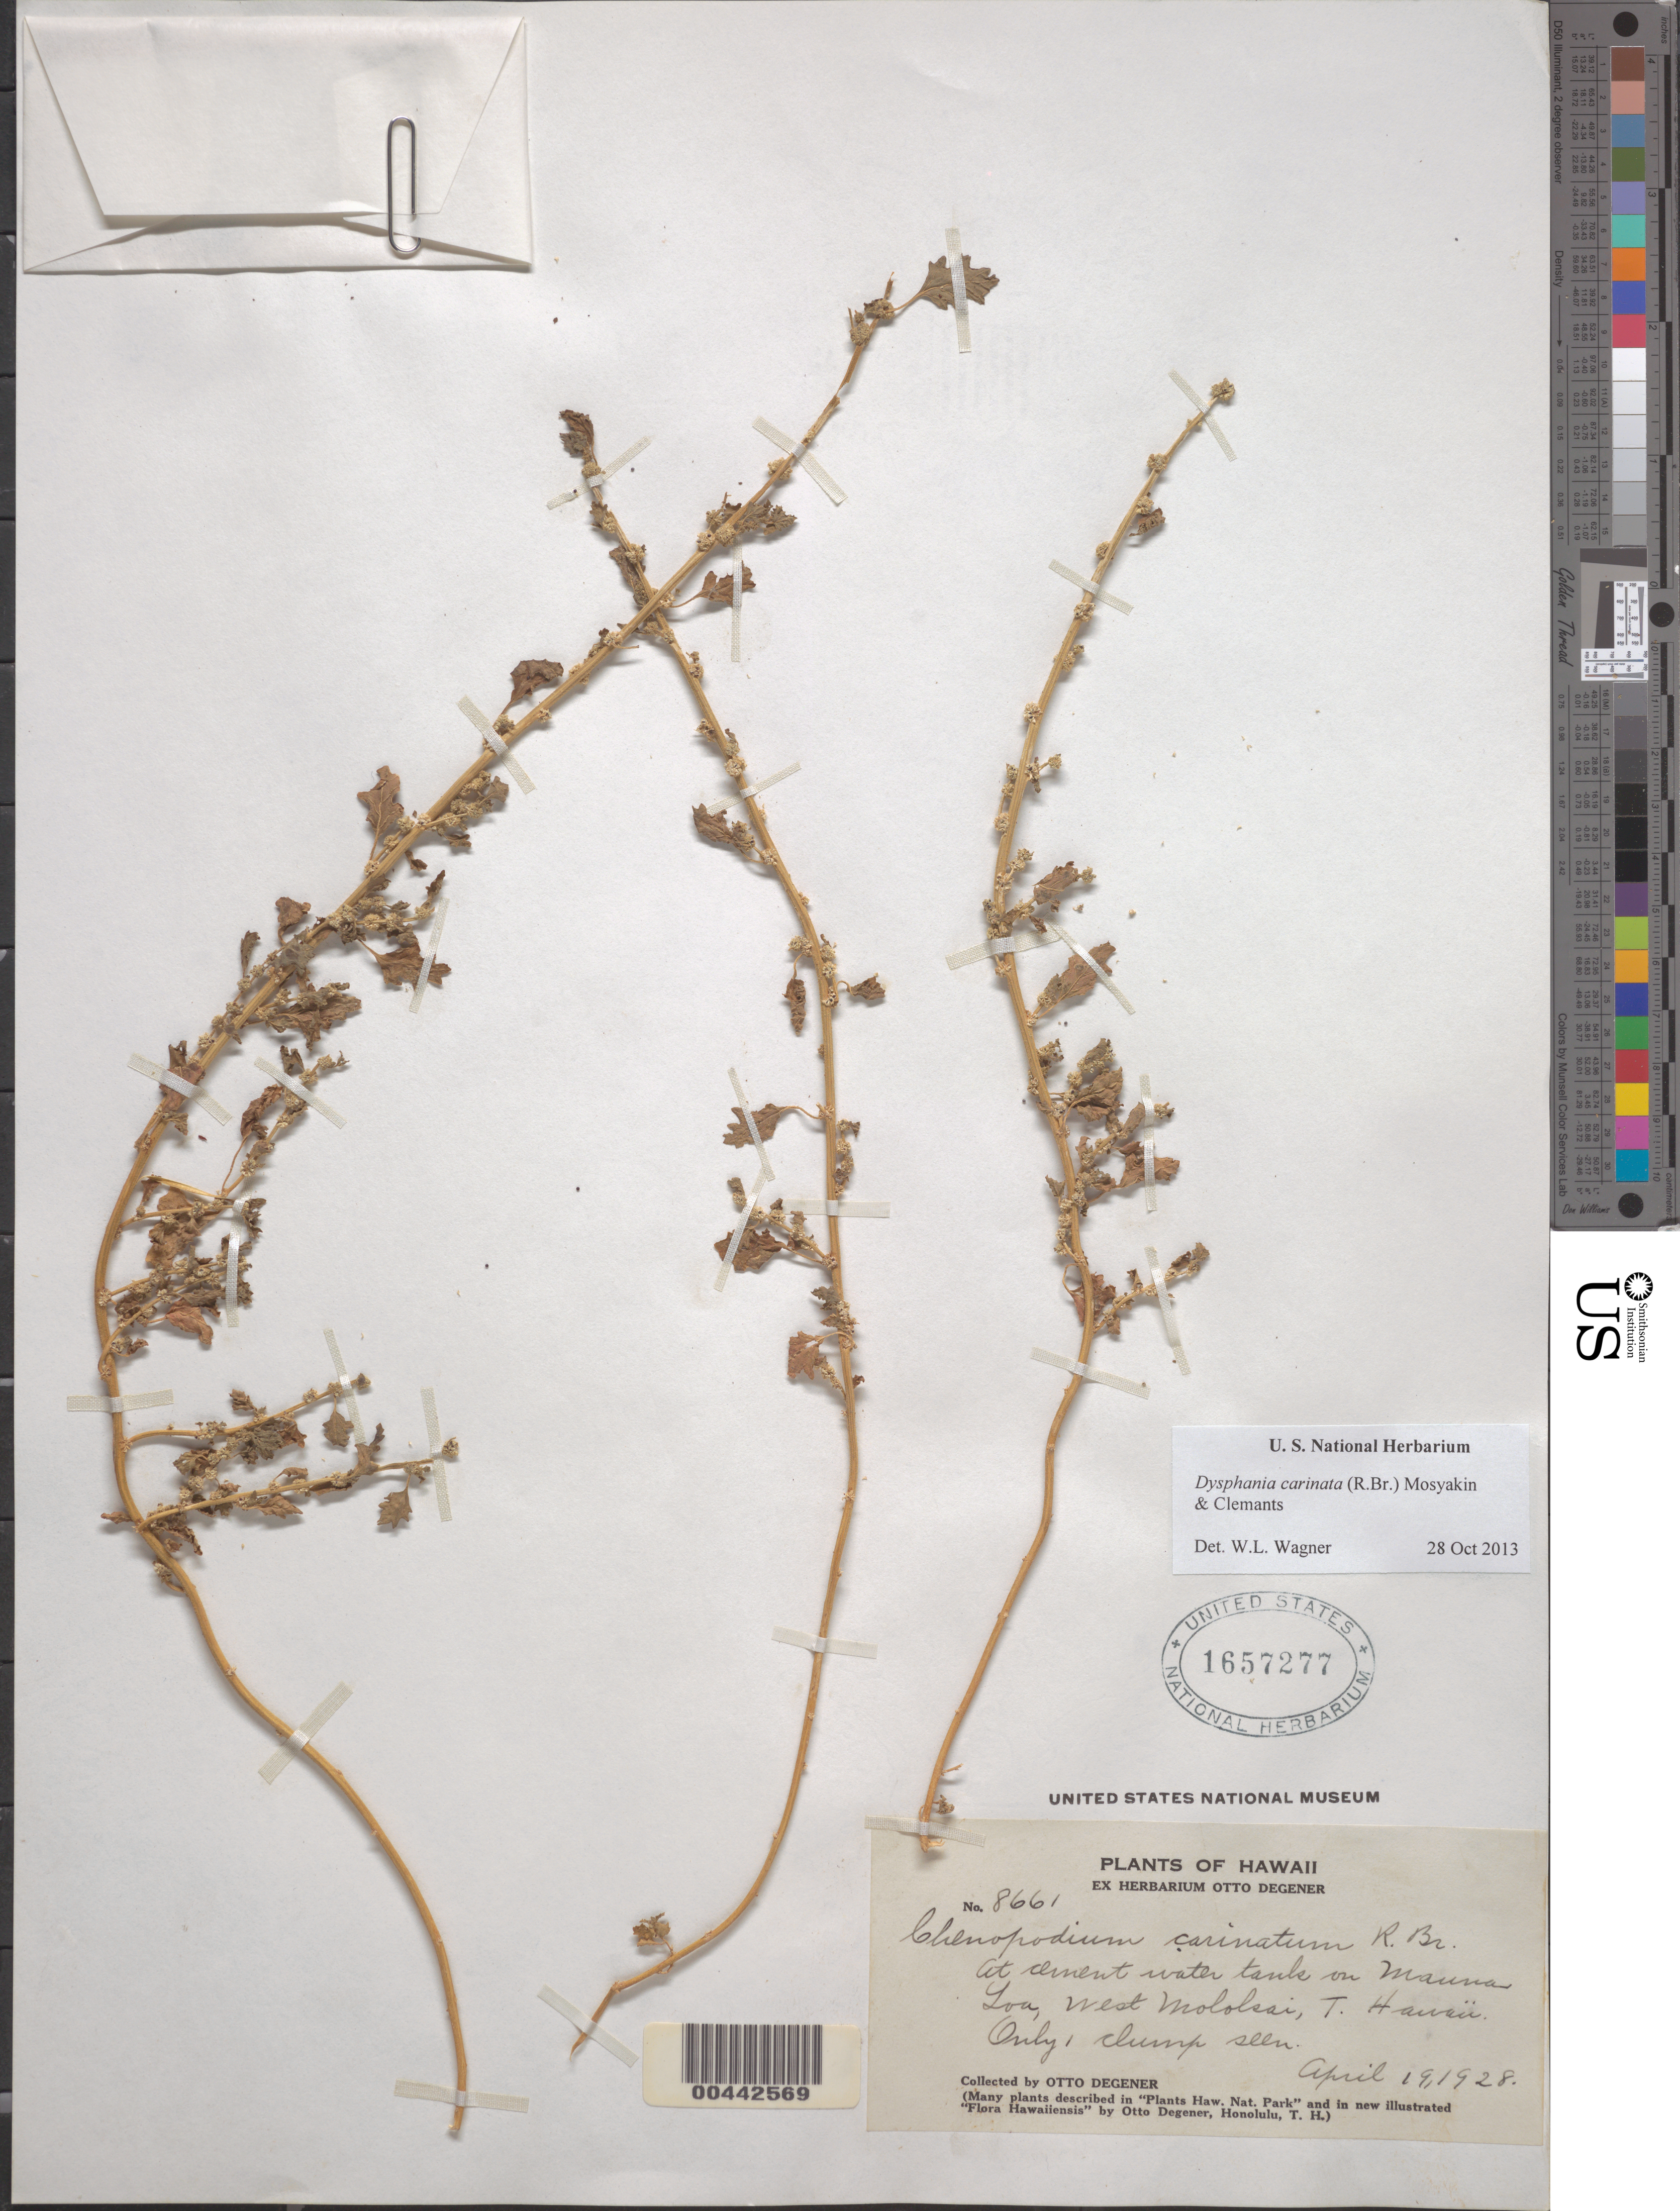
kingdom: Plantae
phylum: Tracheophyta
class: Magnoliopsida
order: Caryophyllales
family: Amaranthaceae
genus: Dysphania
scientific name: Dysphania carinata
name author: (R. Br.) Mosyakin & Clemants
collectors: O. Degener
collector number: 8661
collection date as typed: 19 Apr 1928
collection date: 1928-04-19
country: United States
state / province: Hawaii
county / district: Maui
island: Moloka'i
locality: At cement water tank on Mauna Loa, West Molokai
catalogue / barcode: US 1657277